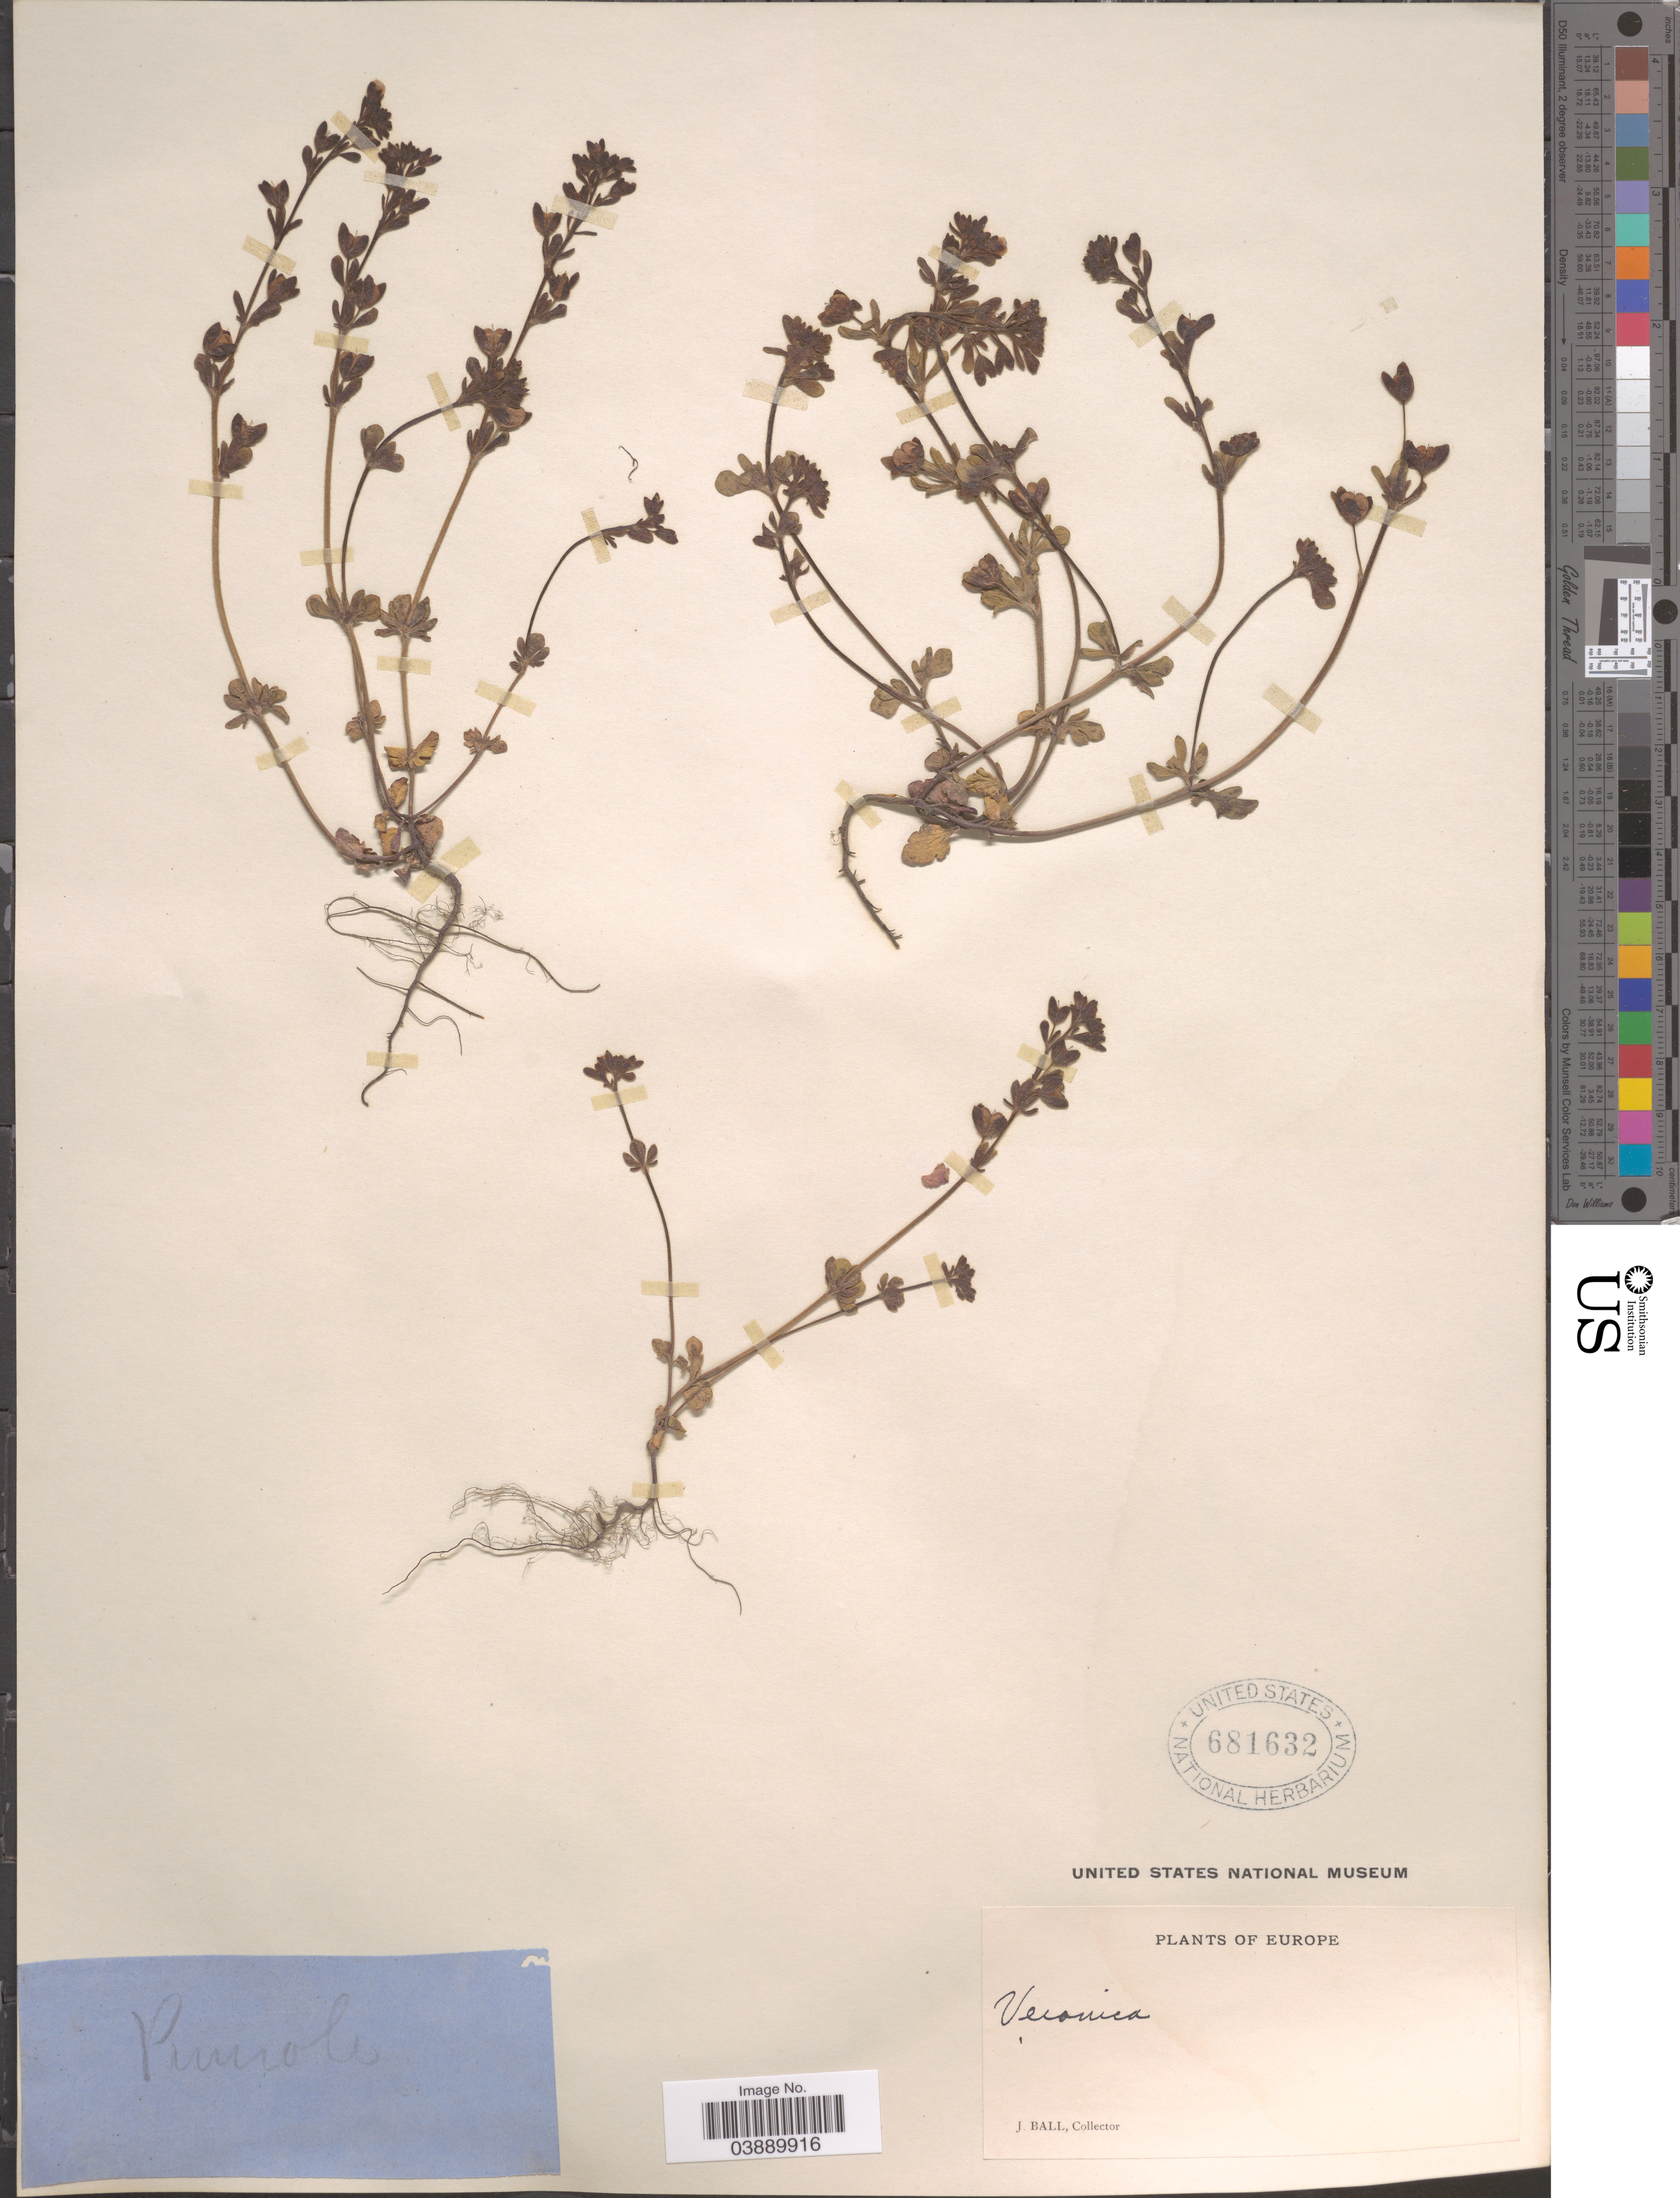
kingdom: Plantae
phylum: Tracheophyta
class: Magnoliopsida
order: Lamiales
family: Plantaginaceae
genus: Veronica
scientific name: Veronica triphyllos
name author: L.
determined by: Albach, Dirk C.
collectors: J. Ball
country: Italy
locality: Pirolo, Europe.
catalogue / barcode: US 681632